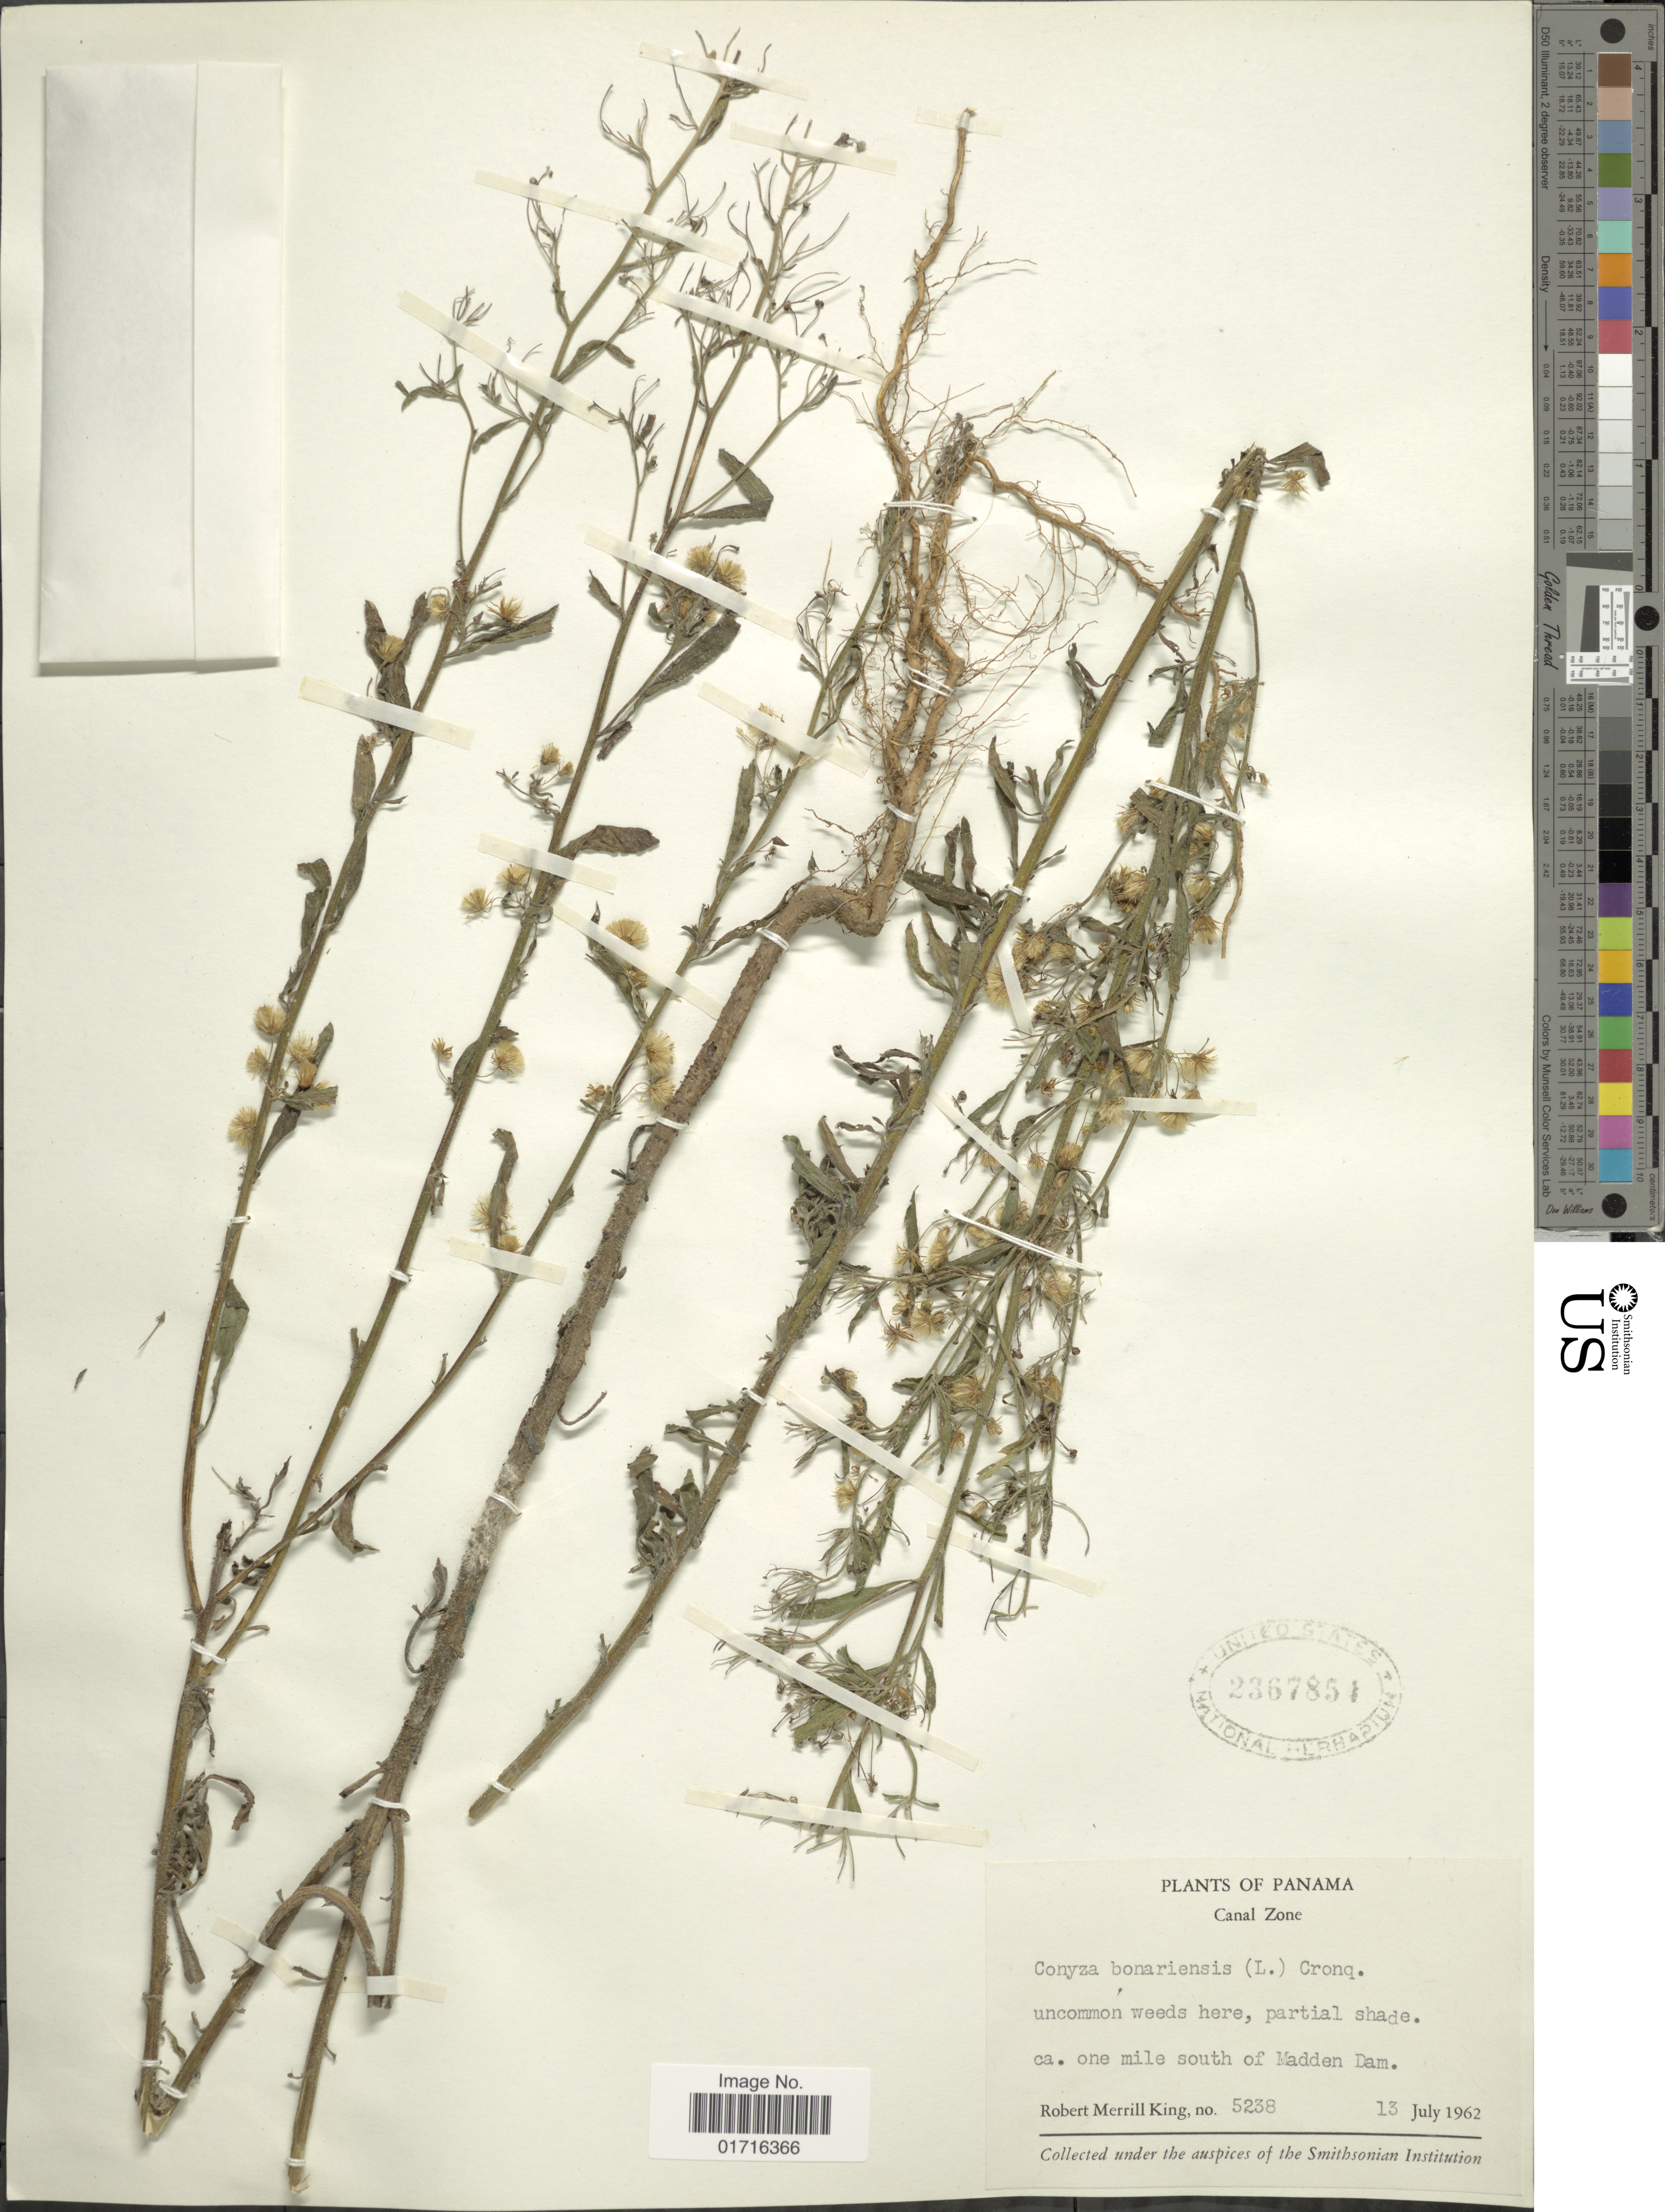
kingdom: Plantae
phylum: Tracheophyta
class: Magnoliopsida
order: Asterales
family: Asteraceae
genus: Conyza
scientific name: Conyza bonariensis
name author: (L.) Cronq.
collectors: R. M. King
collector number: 5238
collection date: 1962-07-13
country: Panama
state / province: Colón / Panamá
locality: Canal Zone, ca. one mile south of Madden Dam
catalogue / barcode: US 2367854